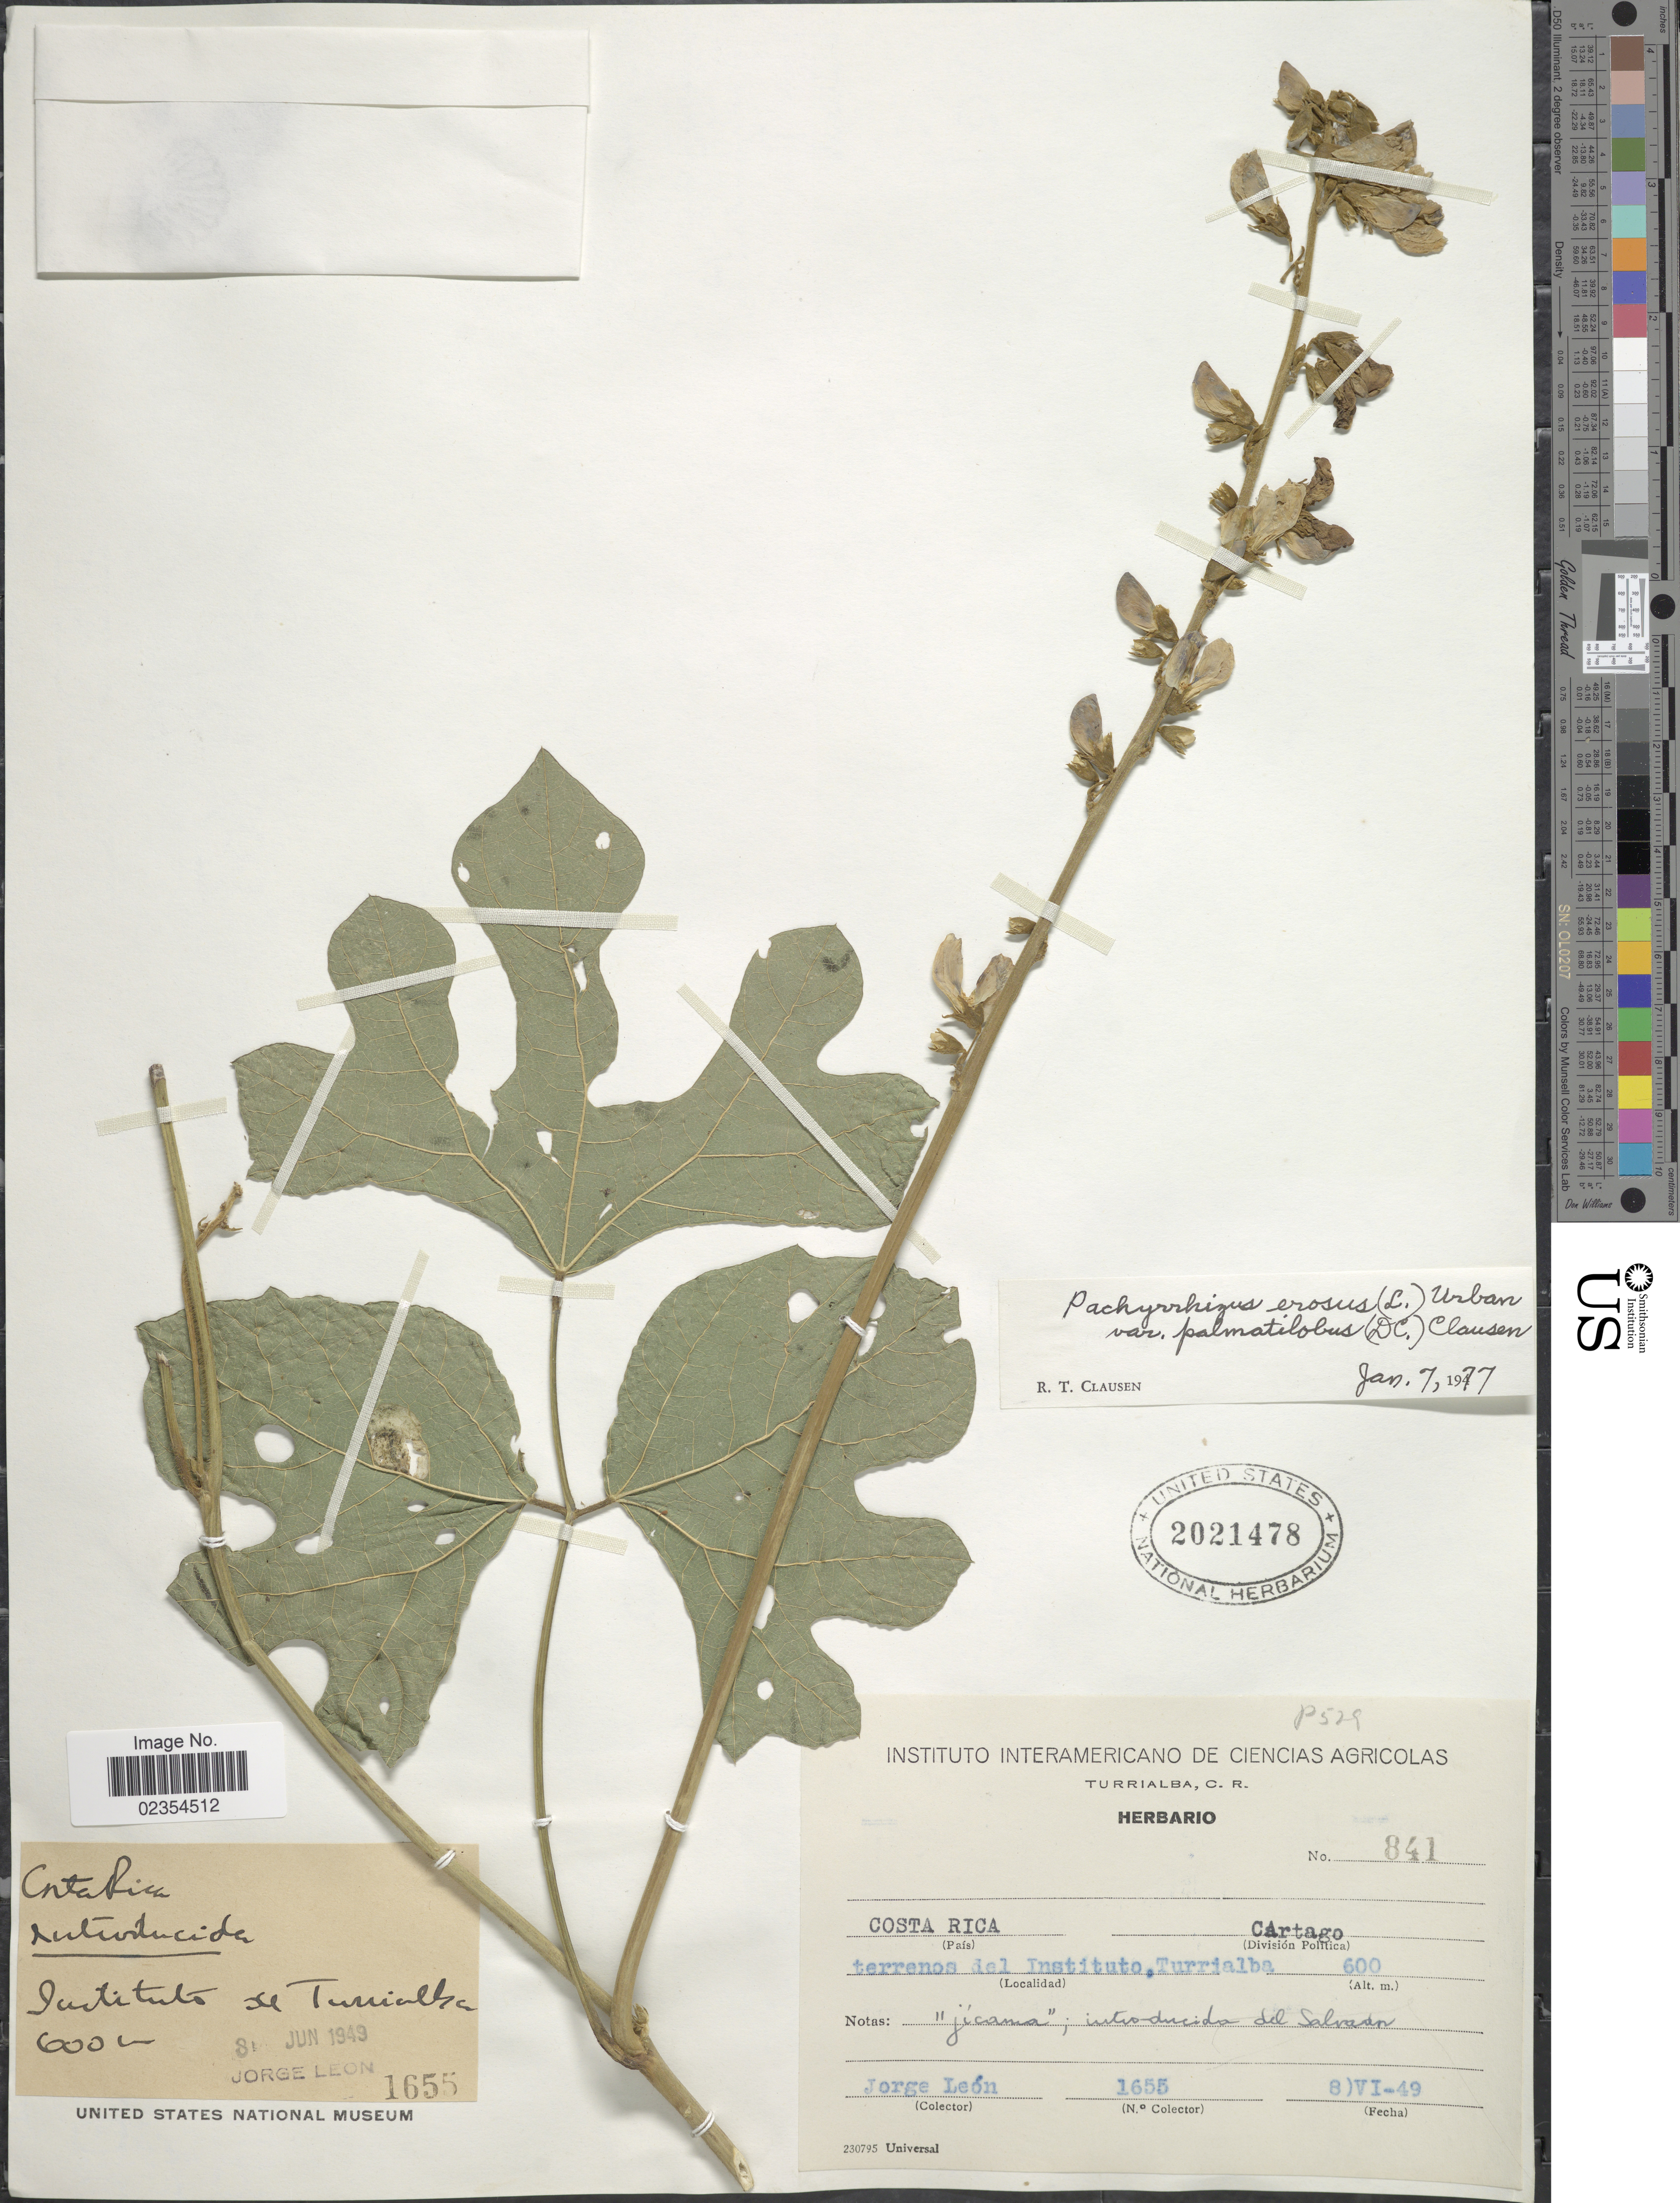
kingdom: Plantae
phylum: Tracheophyta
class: Magnoliopsida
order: Fabales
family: Fabaceae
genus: Pachyrhizus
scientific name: Pachyrhizus erosus var. palmatilobus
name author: (L.) Urb.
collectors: J. León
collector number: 1655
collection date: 1949-06-08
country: Costa Rica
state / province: Cartago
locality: Terrens del Instituto, Turrialba, intoducida del Slavador.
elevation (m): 600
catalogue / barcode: US 2021478